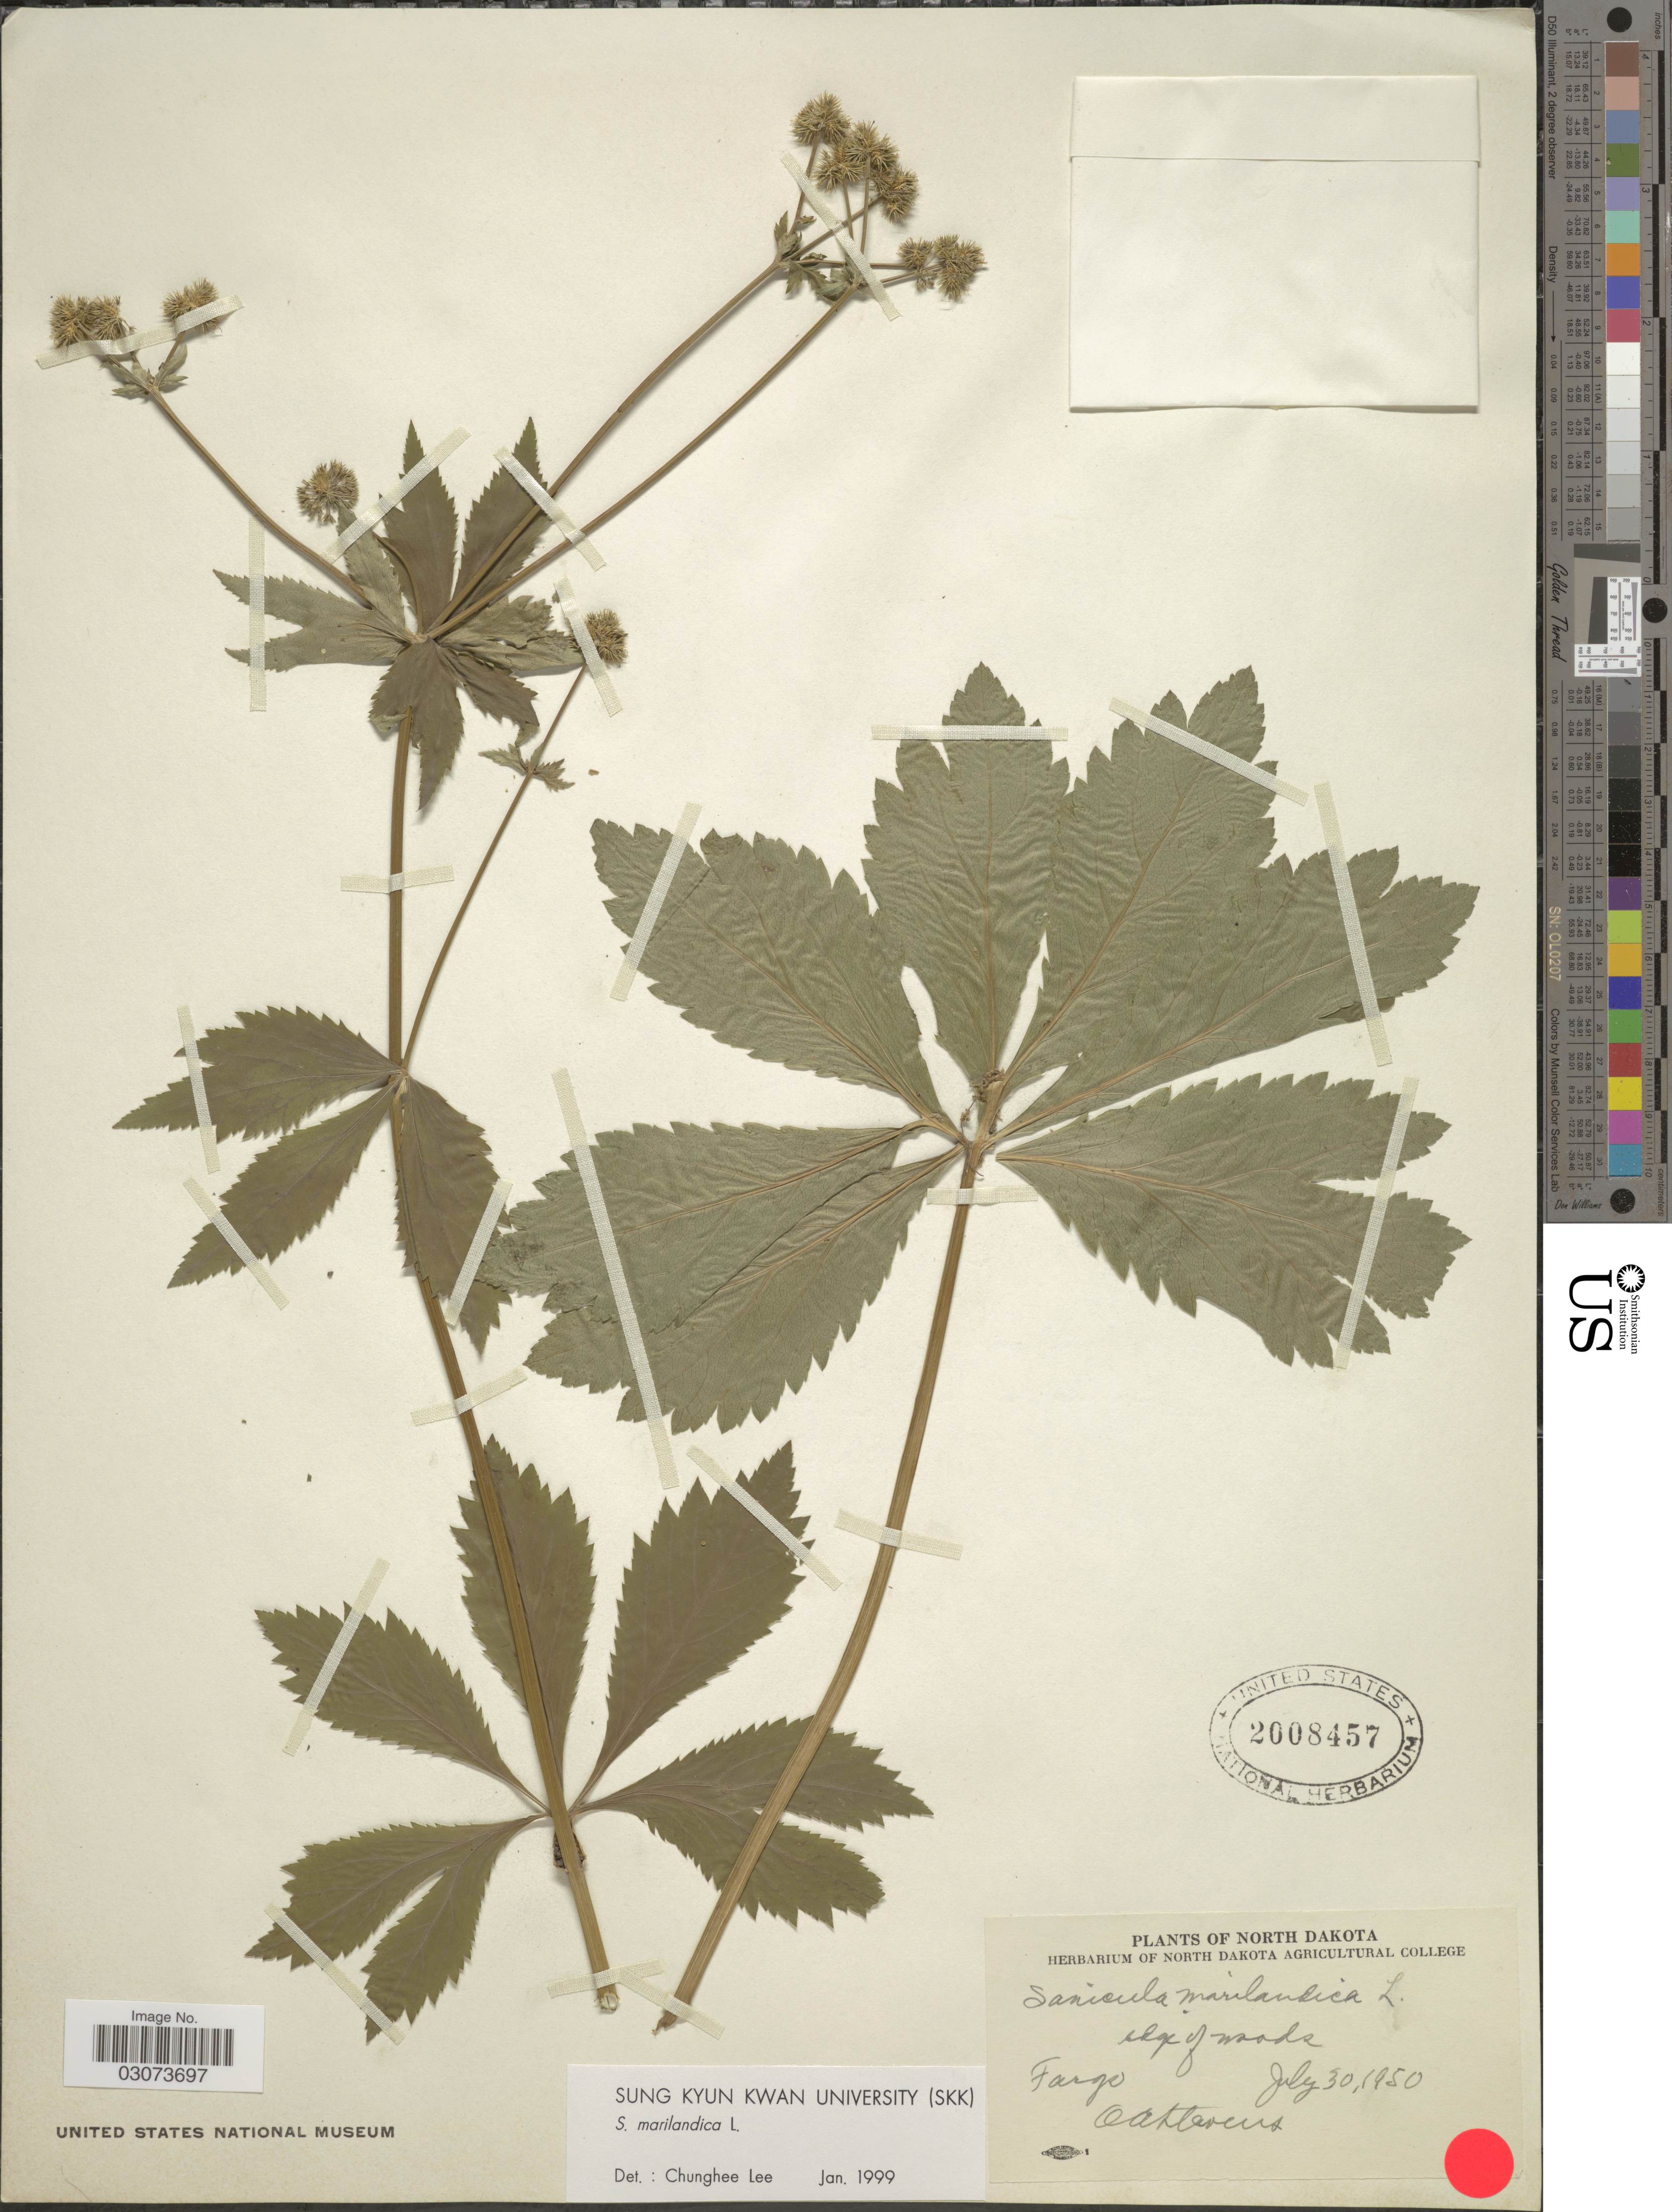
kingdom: Plantae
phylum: Tracheophyta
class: Magnoliopsida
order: Apiales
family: Apiaceae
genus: Sanicula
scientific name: Sanicula marilandica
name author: L.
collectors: O. A. Stevens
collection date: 1950-07-30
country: United States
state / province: North Dakota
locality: Edge of woods. Fargo.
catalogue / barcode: US 2008457